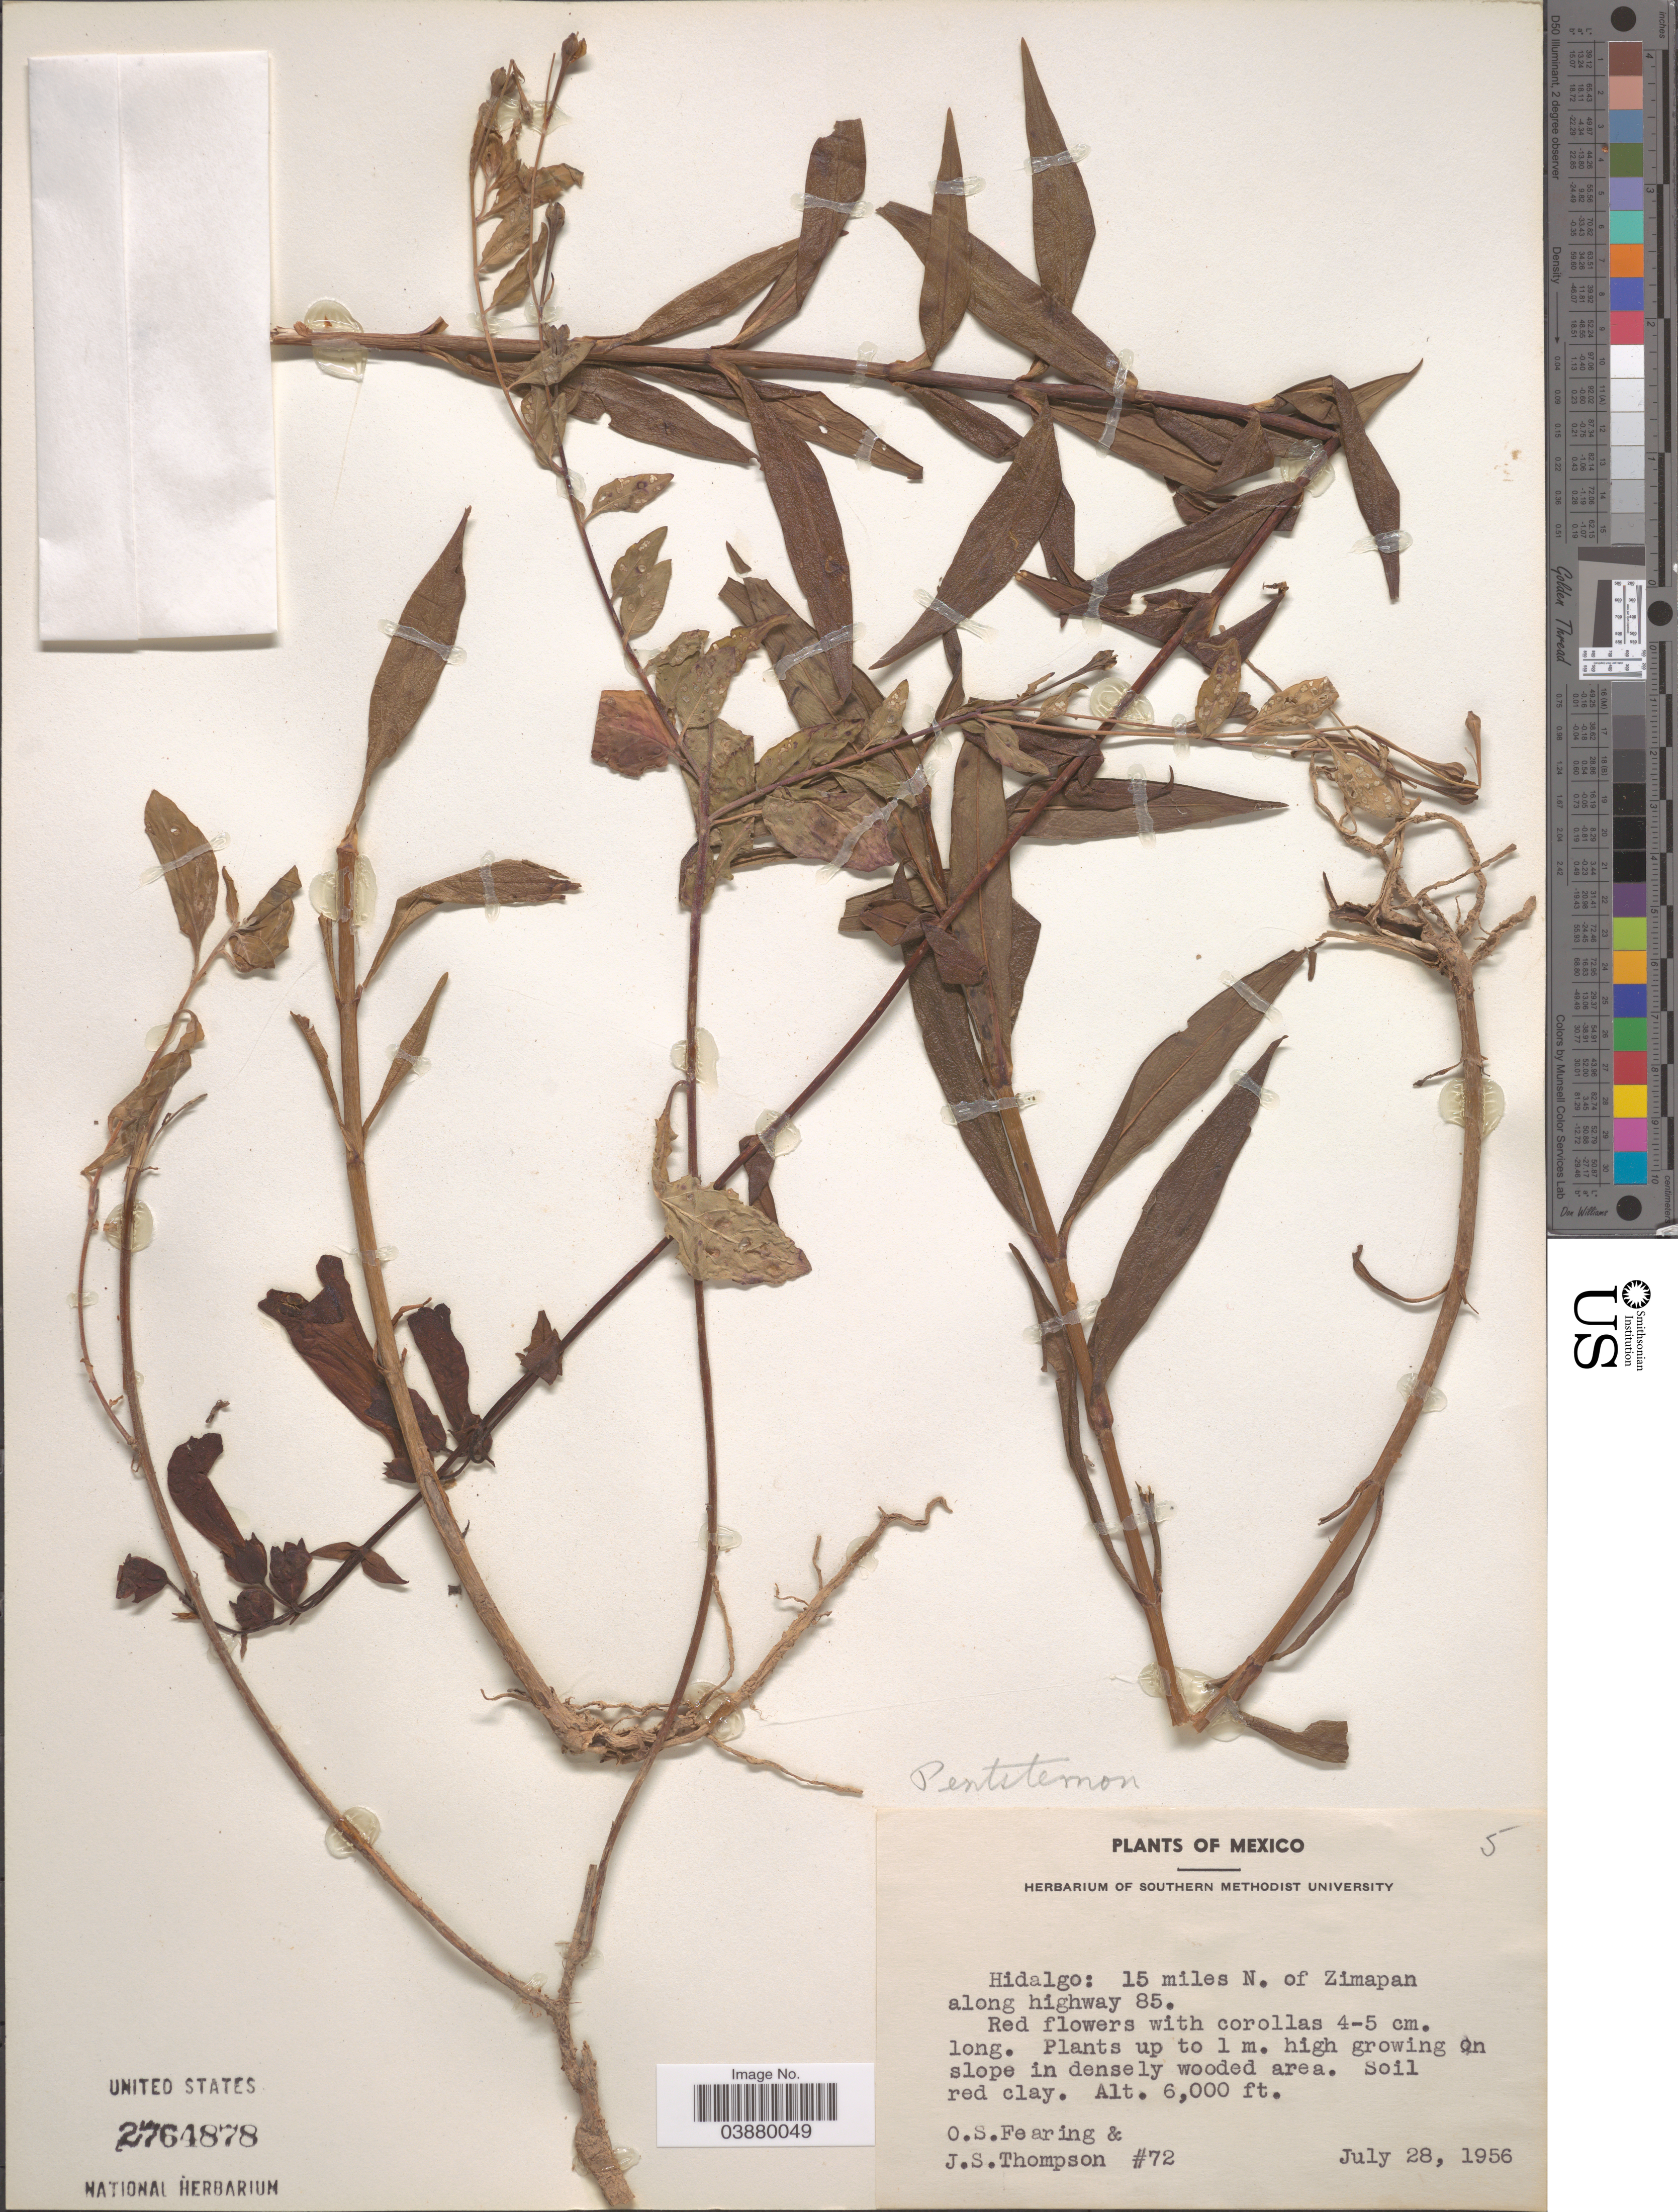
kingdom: Plantae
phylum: Tracheophyta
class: Magnoliopsida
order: Lamiales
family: Plantaginaceae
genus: Penstemon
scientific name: Penstemon sp.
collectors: O. S. Fearing & J. S. Thompson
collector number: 72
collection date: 1956-07-28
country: Mexico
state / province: Hidalgo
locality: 15 miles N. of Zimapan along highway 85.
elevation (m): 1829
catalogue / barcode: US 2764878